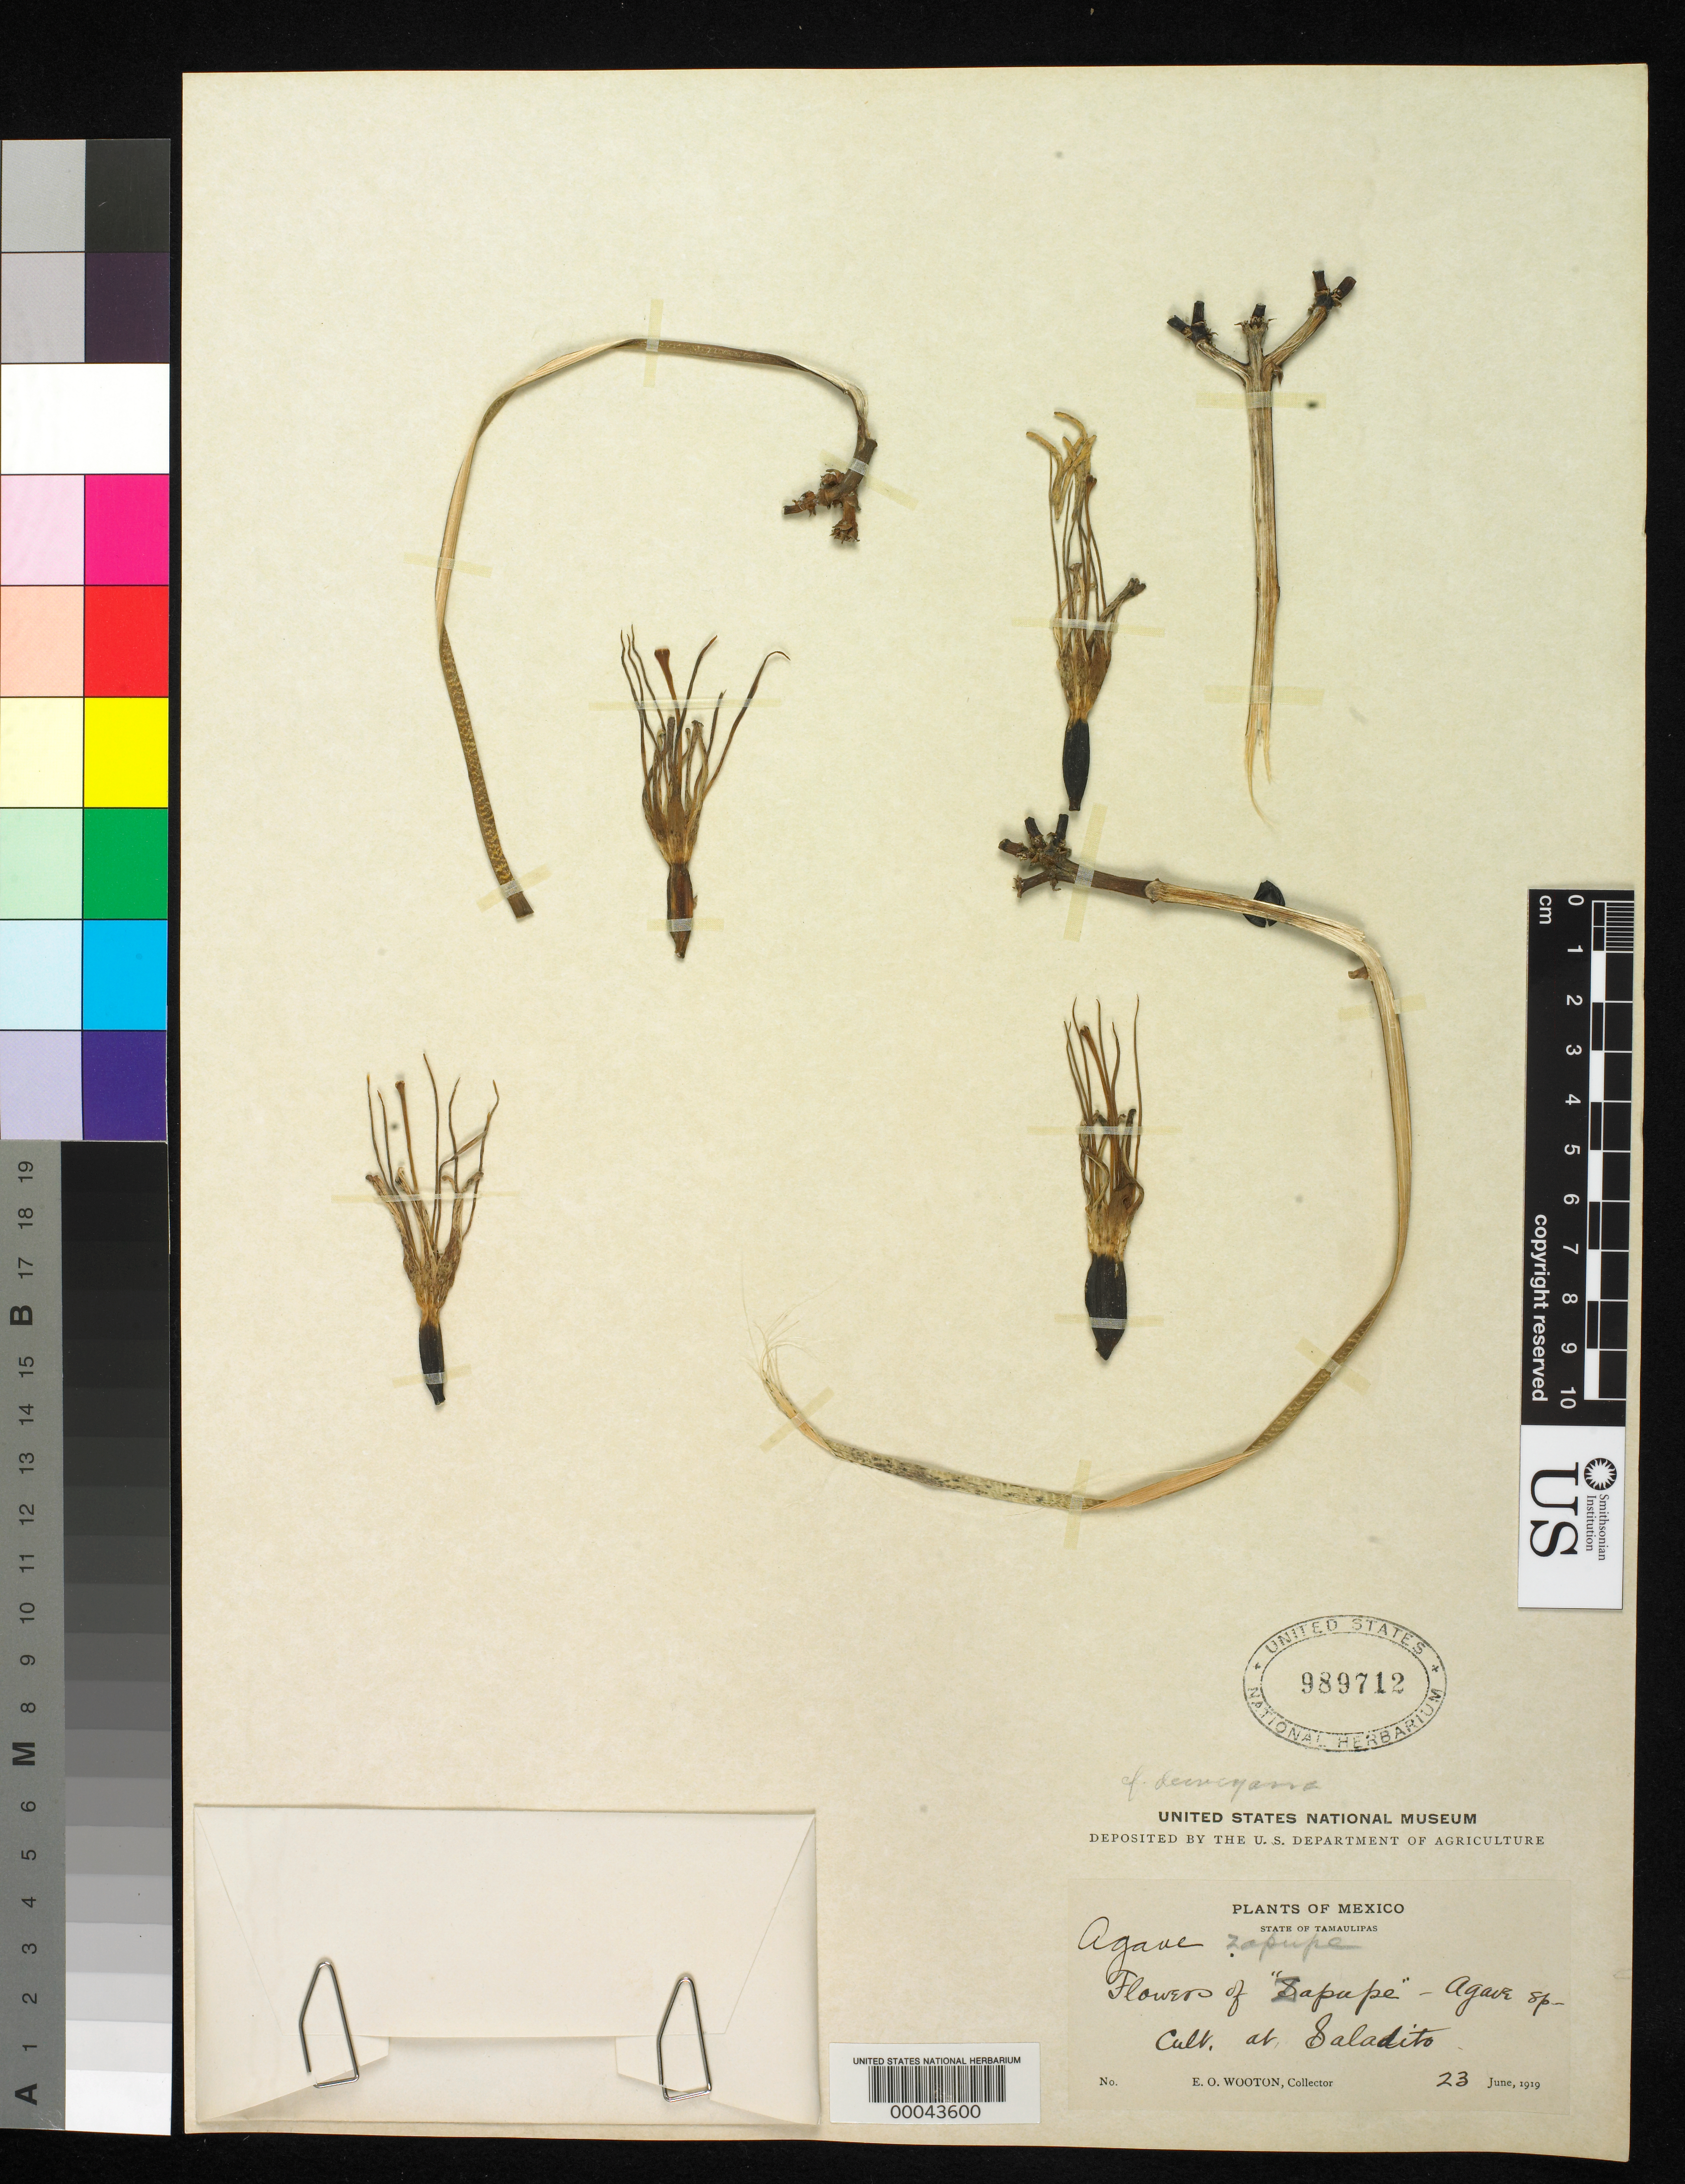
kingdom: Plantae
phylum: Tracheophyta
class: Liliopsida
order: Asparagales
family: Asparagaceae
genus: Agave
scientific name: Agave angustifolia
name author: Haw.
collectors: E. O. Wooton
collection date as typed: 23 Jun 1919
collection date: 1919-06-23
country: Mexico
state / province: Tamaulipas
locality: Saladito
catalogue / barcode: US 989712